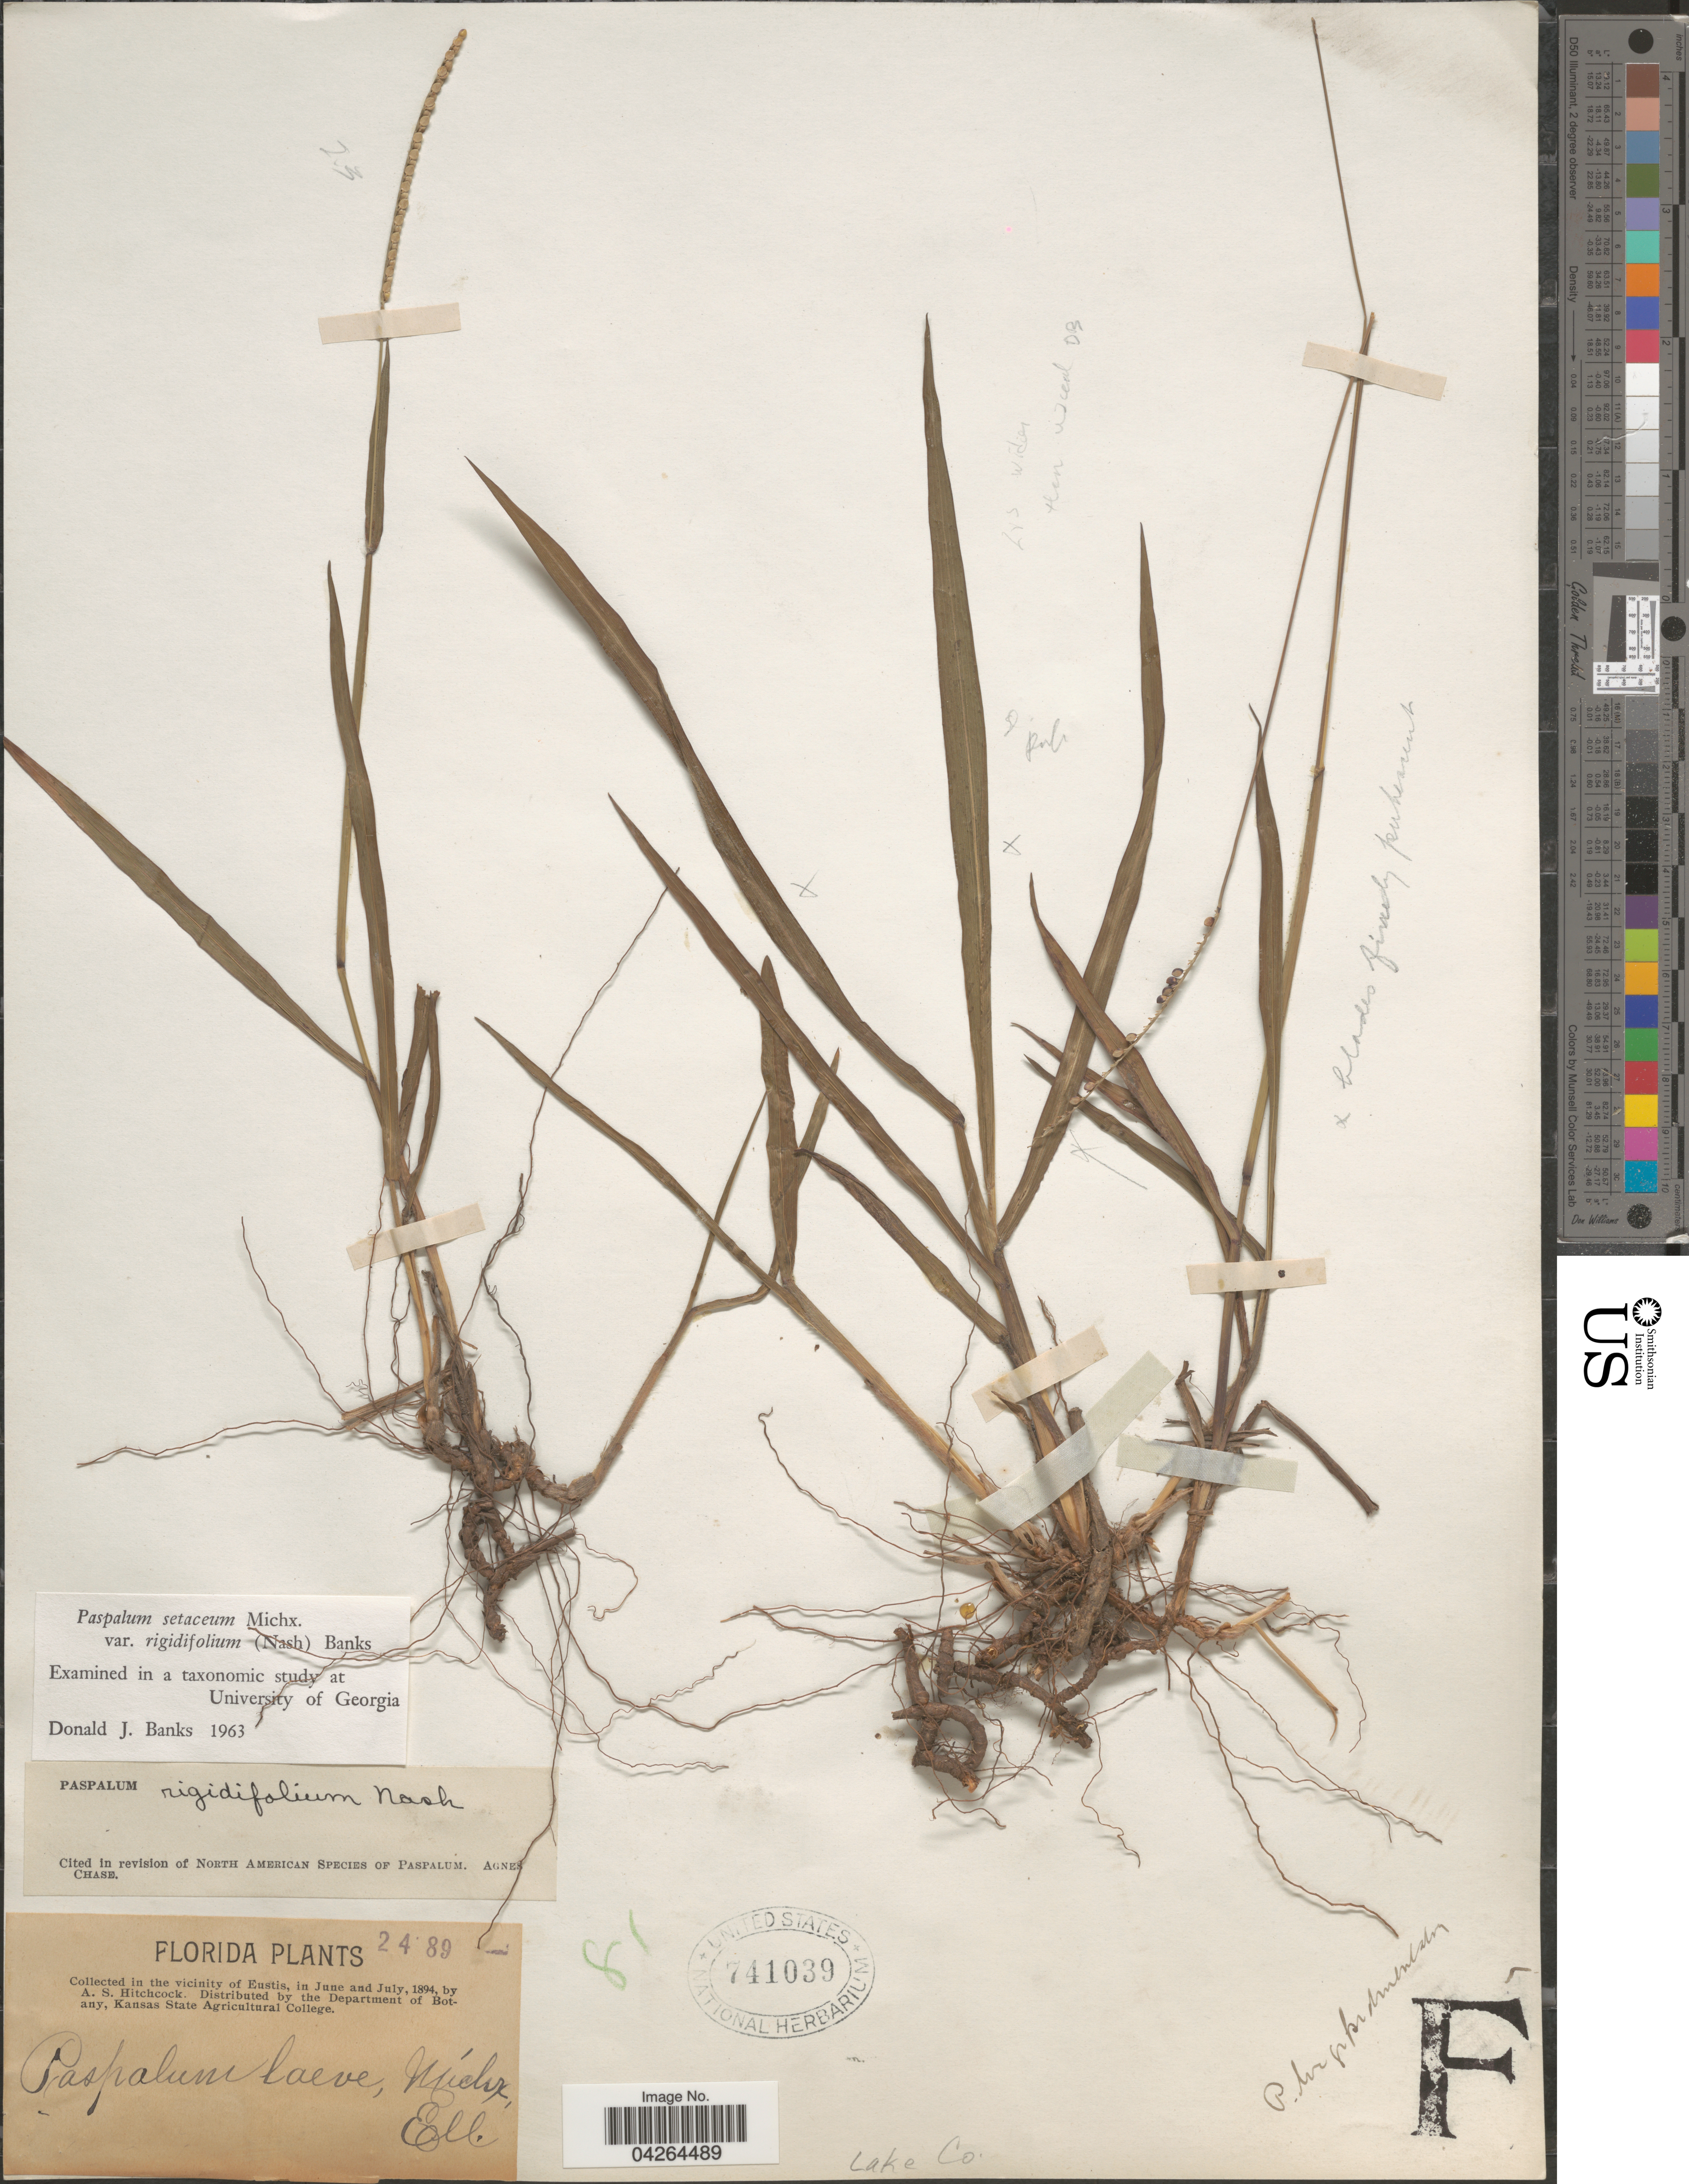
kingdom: Plantae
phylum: Tracheophyta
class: Liliopsida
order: Poales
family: Poaceae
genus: Paspalum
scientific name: Paspalum setaceum var. rigidifolium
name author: (Nash) D.J. Banks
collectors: A. S. Hitchcock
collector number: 2489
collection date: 1894-06/1894-07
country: United States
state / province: Florida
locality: In the vicinity of Eustis. Lake Co.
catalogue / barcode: US 741039